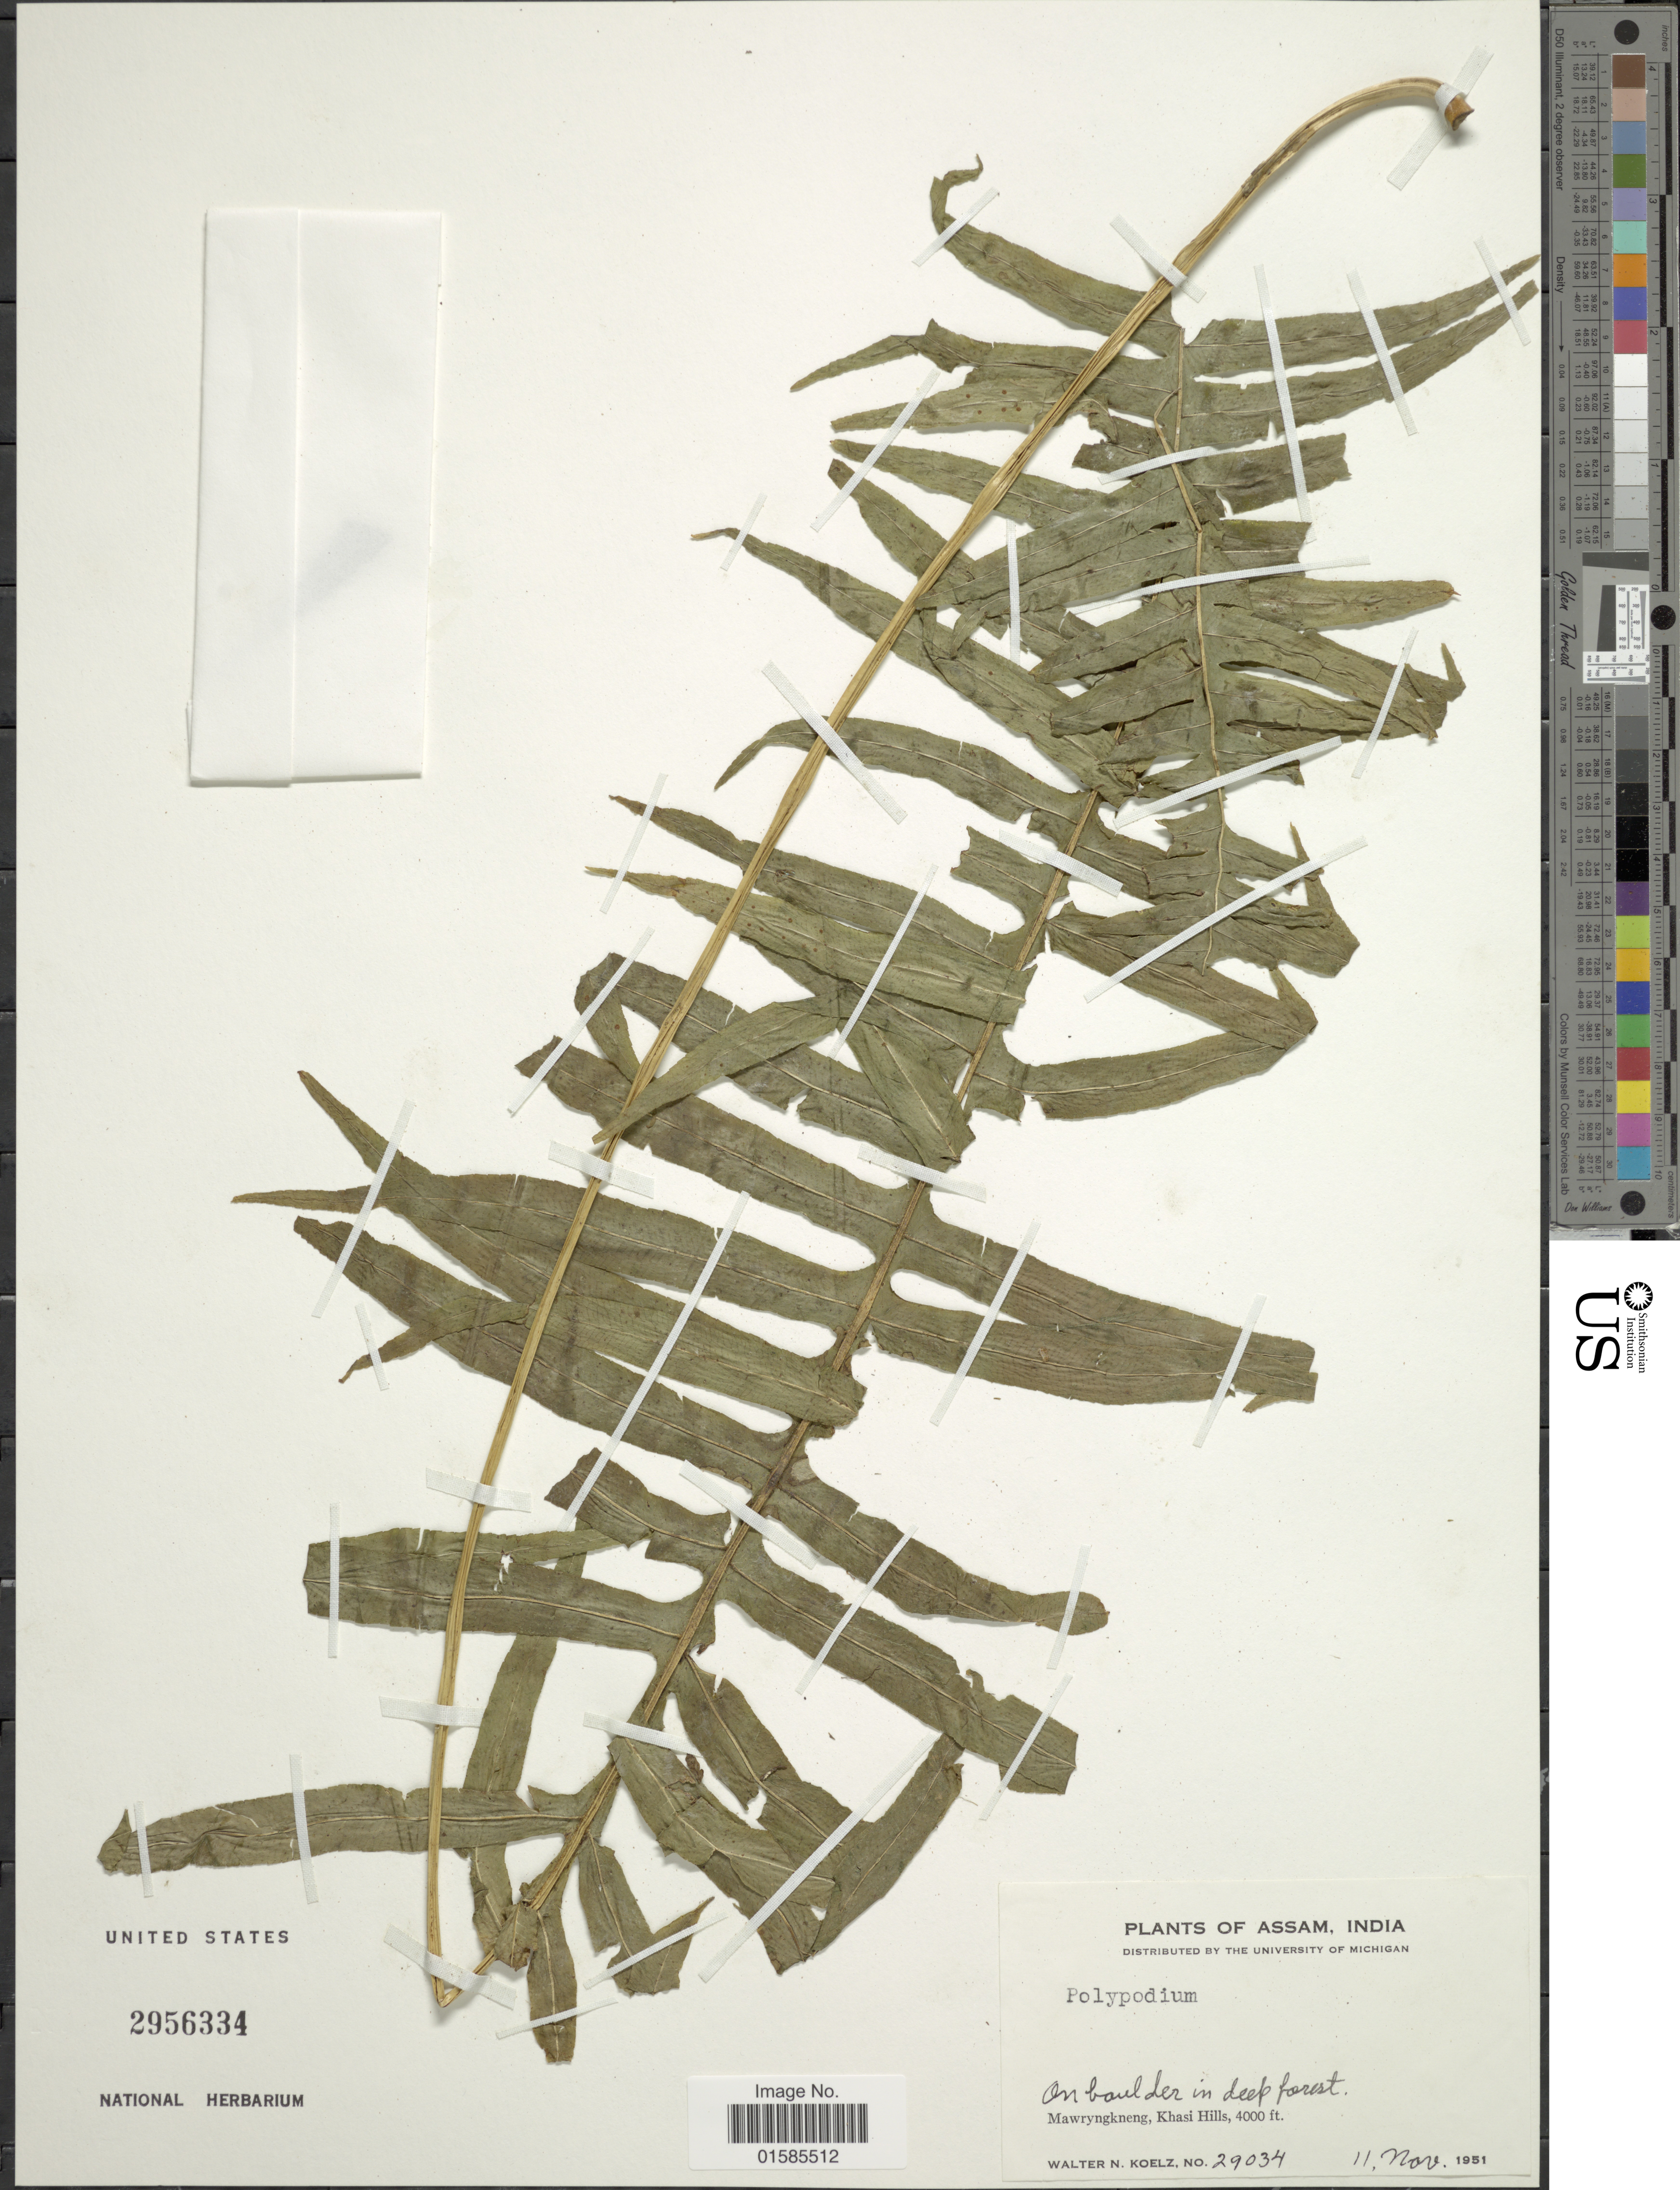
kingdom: Plantae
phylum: Tracheophyta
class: Polypodiopsida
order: Polypodiales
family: Polypodiaceae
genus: Leptochilus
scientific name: Leptochilus sp.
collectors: W. N. Koelz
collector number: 29034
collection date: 1951-11-11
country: India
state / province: Meghalaya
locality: Assam, India, Mawryngkneng, Khasi Hills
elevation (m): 1219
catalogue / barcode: US 2956334